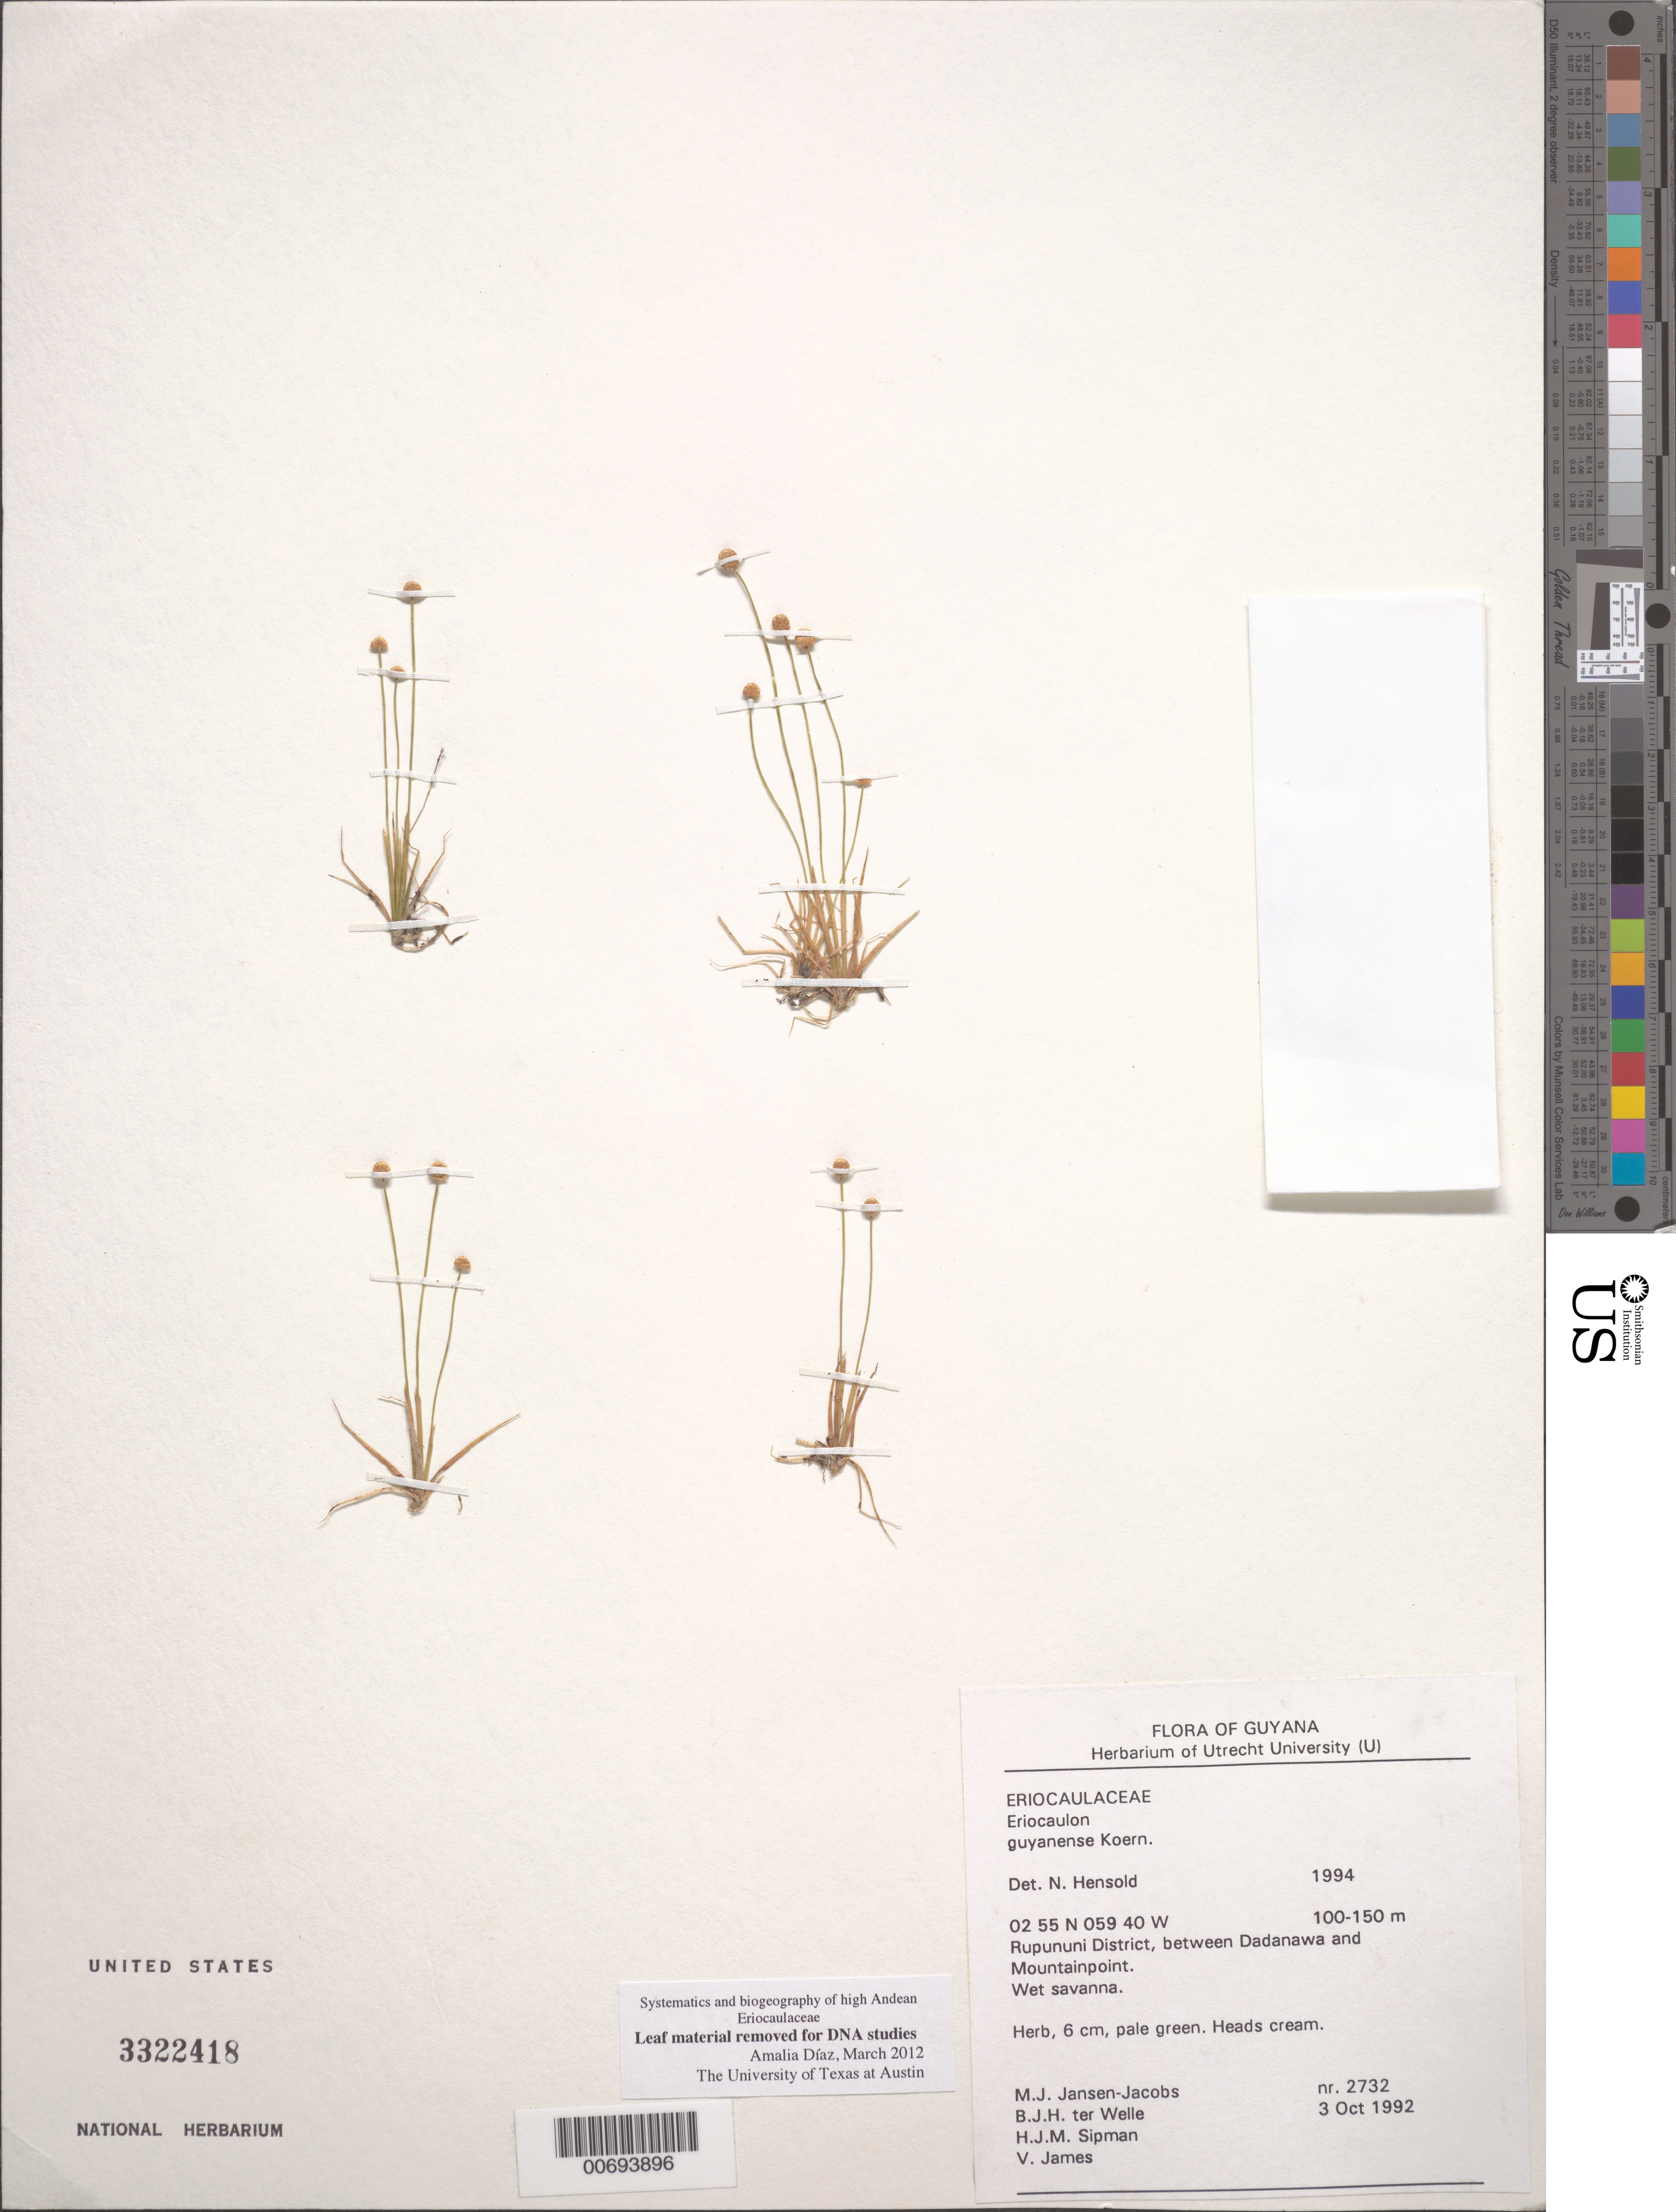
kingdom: Plantae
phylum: Tracheophyta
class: Liliopsida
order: Poales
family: Eriocaulaceae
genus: Eriocaulon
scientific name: Eriocaulon guyanense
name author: Körn.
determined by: Hensold, N.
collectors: M. J. Jansen-Jacobs, B. Welle, H. J. M. Sipman & V. James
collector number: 2732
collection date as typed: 3-Oct-92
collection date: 1992-10-03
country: Guyana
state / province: U. Takutu-U. Essequibo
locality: Rupununi District, between Dadanawa and Mountainpoint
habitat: Wet savanna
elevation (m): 100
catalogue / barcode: US 3322418